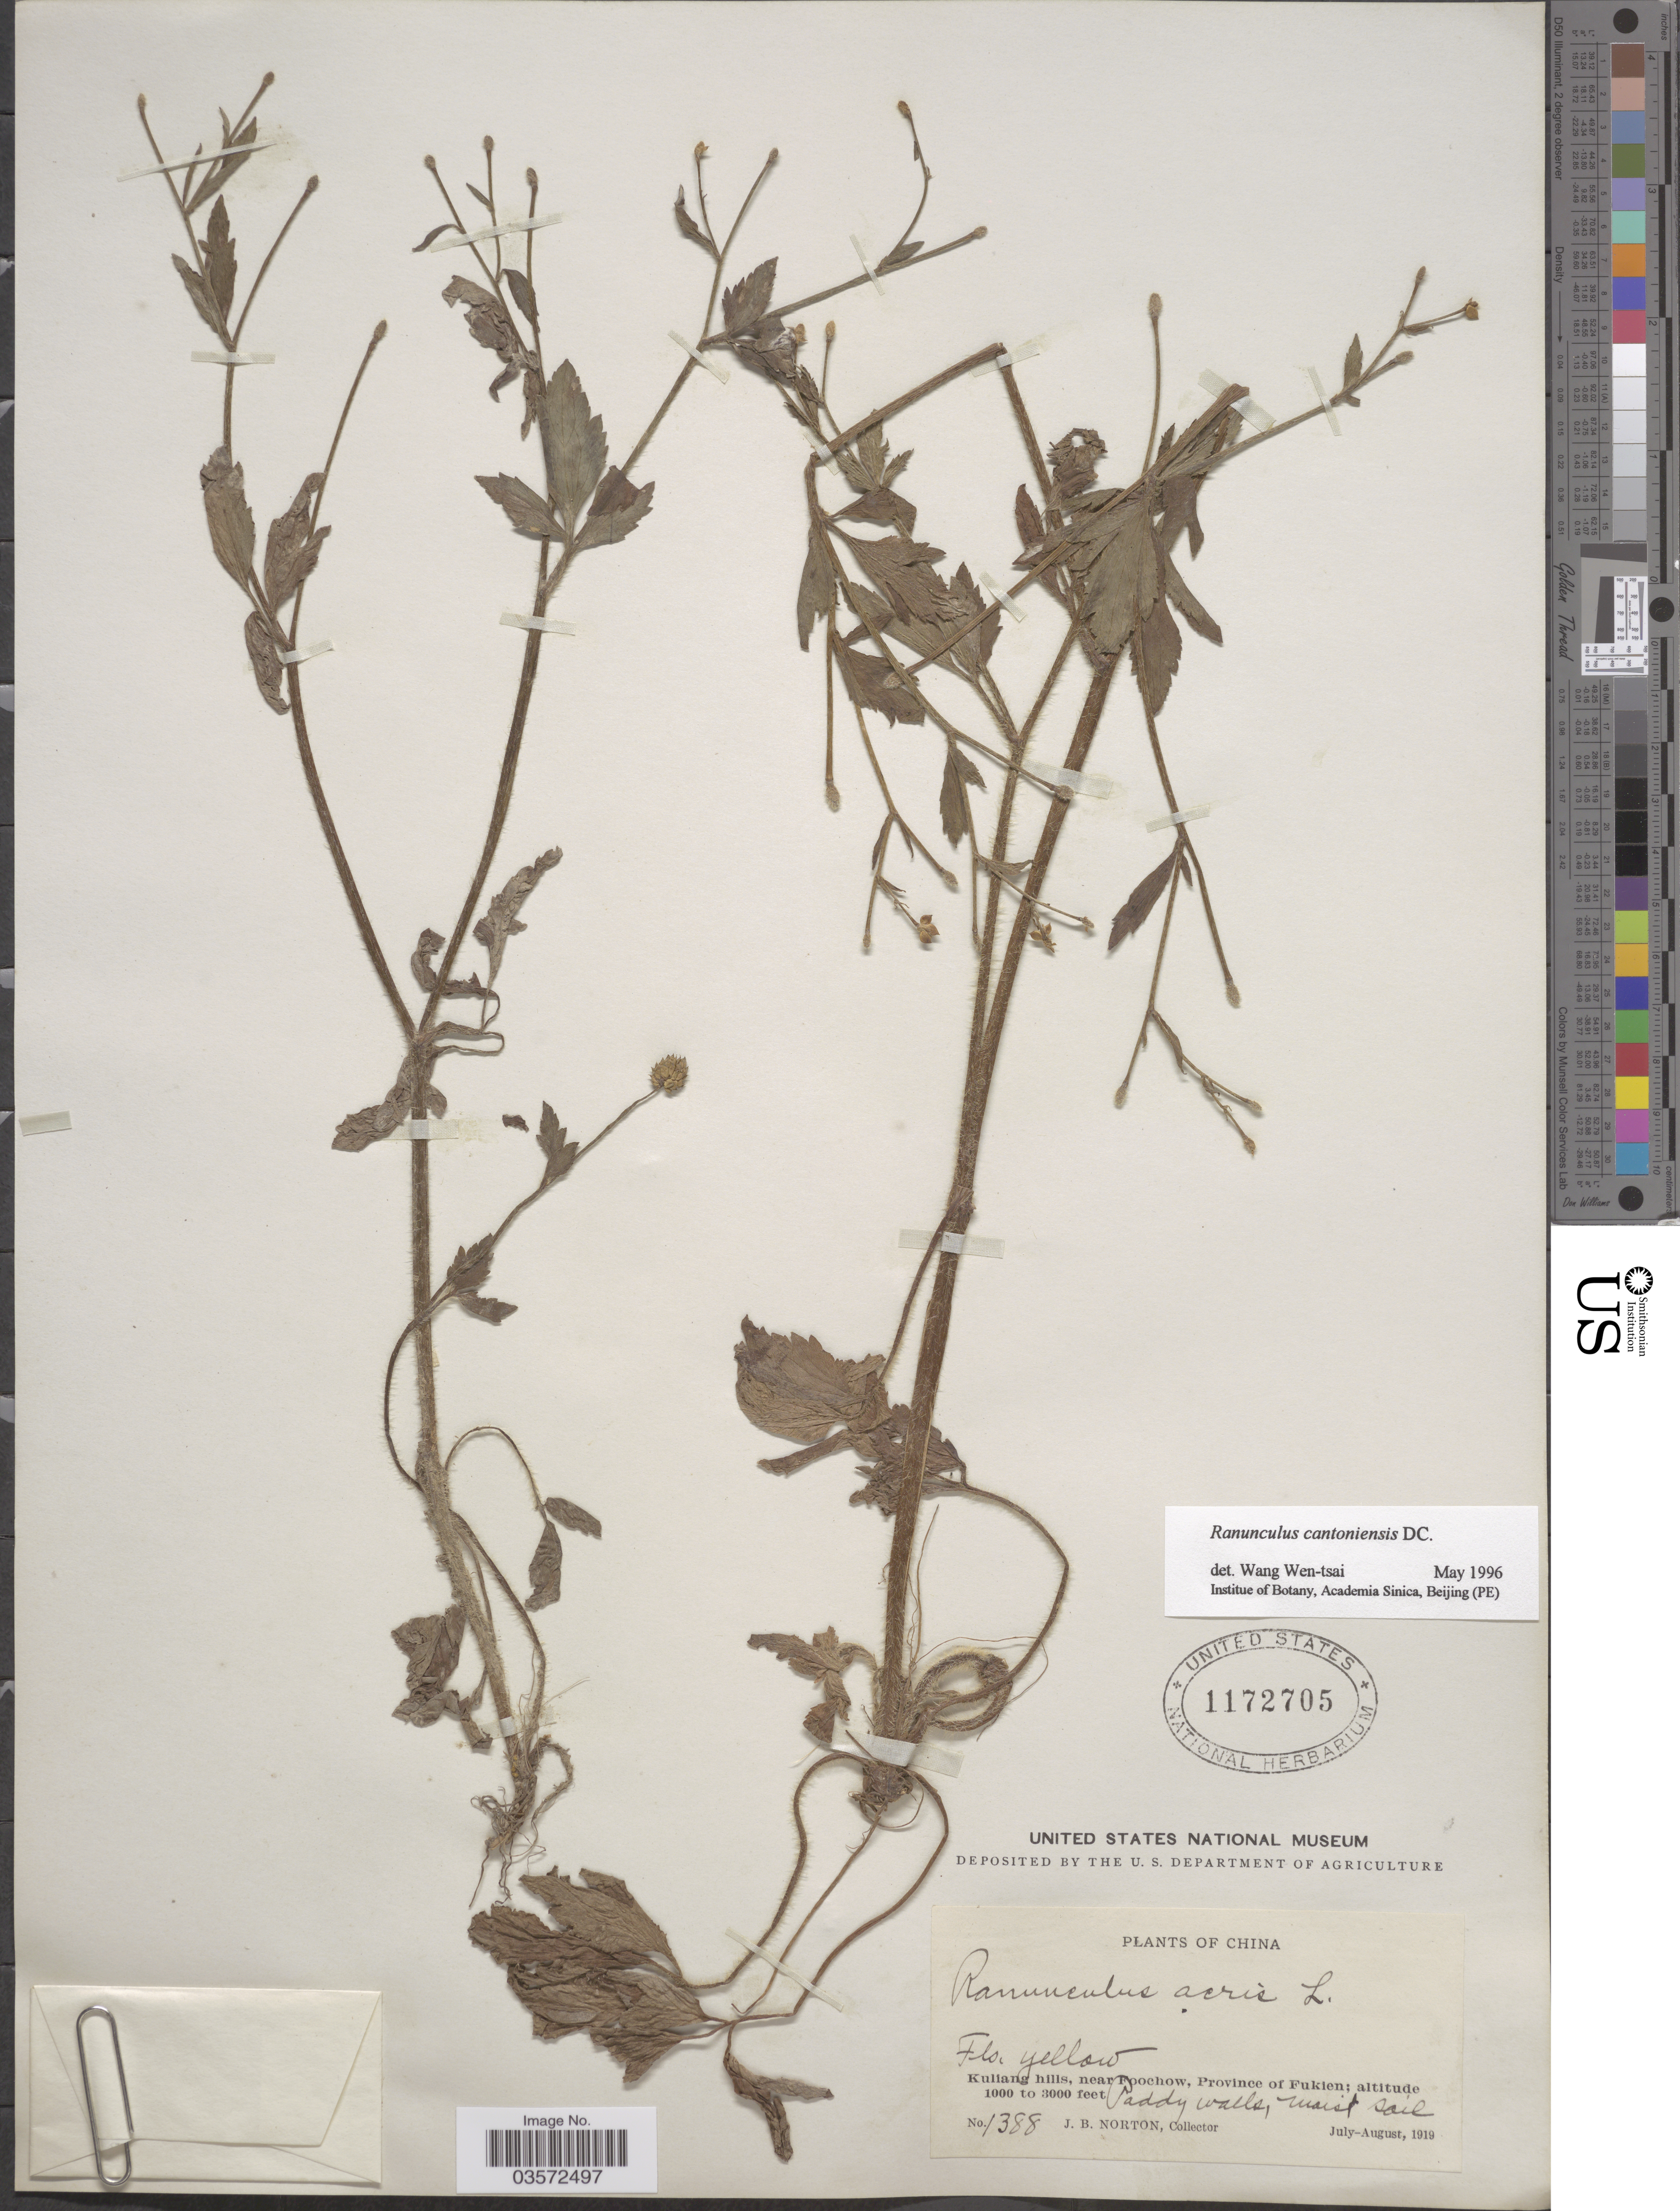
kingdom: Plantae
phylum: Tracheophyta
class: Magnoliopsida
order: Ranunculales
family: Ranunculaceae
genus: Ranunculus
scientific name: Ranunculus cantoniensis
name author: DC.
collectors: J. B. Norton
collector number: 1388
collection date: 1919-07/1919-08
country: China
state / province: Fujian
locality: Kuliang hills, near Foochow, Province of Fukien.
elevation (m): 305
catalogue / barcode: US 1172705